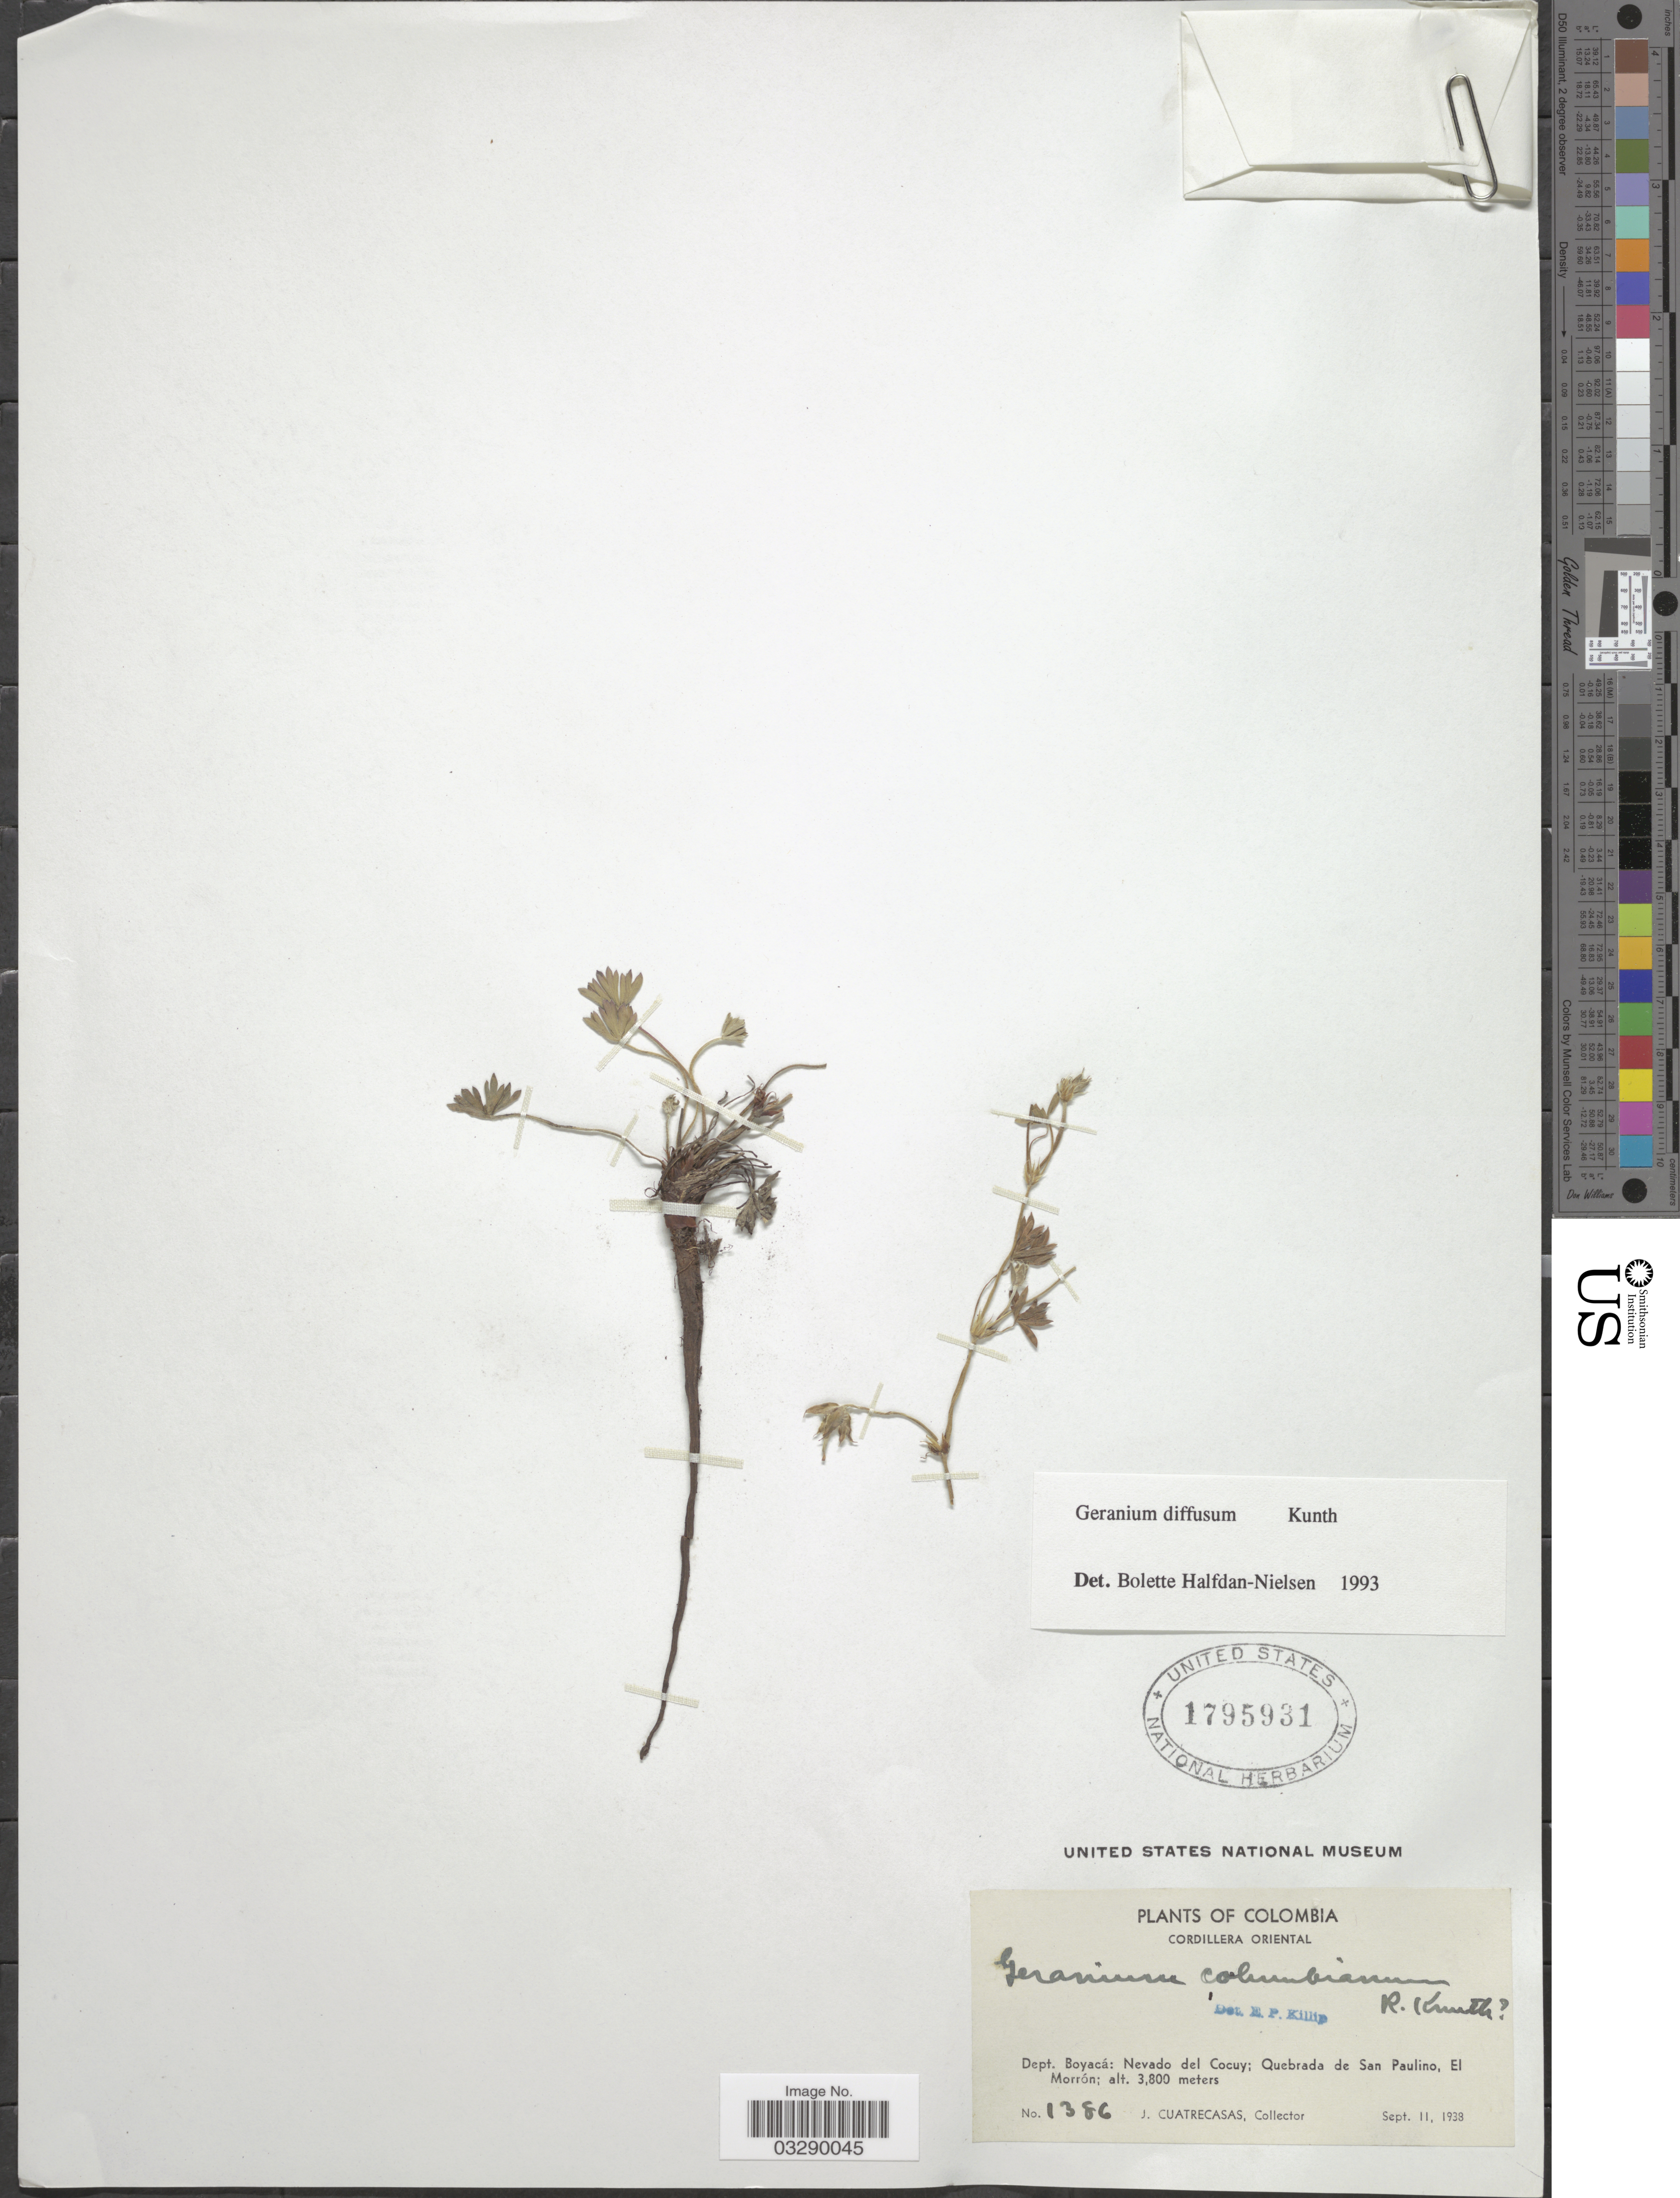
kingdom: Plantae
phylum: Tracheophyta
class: Magnoliopsida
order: Geraniales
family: Geraniaceae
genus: Geranium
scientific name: Geranium diffusum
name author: Kunth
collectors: J. Cuatrecasas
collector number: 1386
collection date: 1938-09-11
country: Colombia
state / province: Boyacá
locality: Cordillera Oriental. Dept. Boyacá: Nevado del Cocuy; Quebrada de San Paulino, El Morrón.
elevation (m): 3800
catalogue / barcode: US 1795931